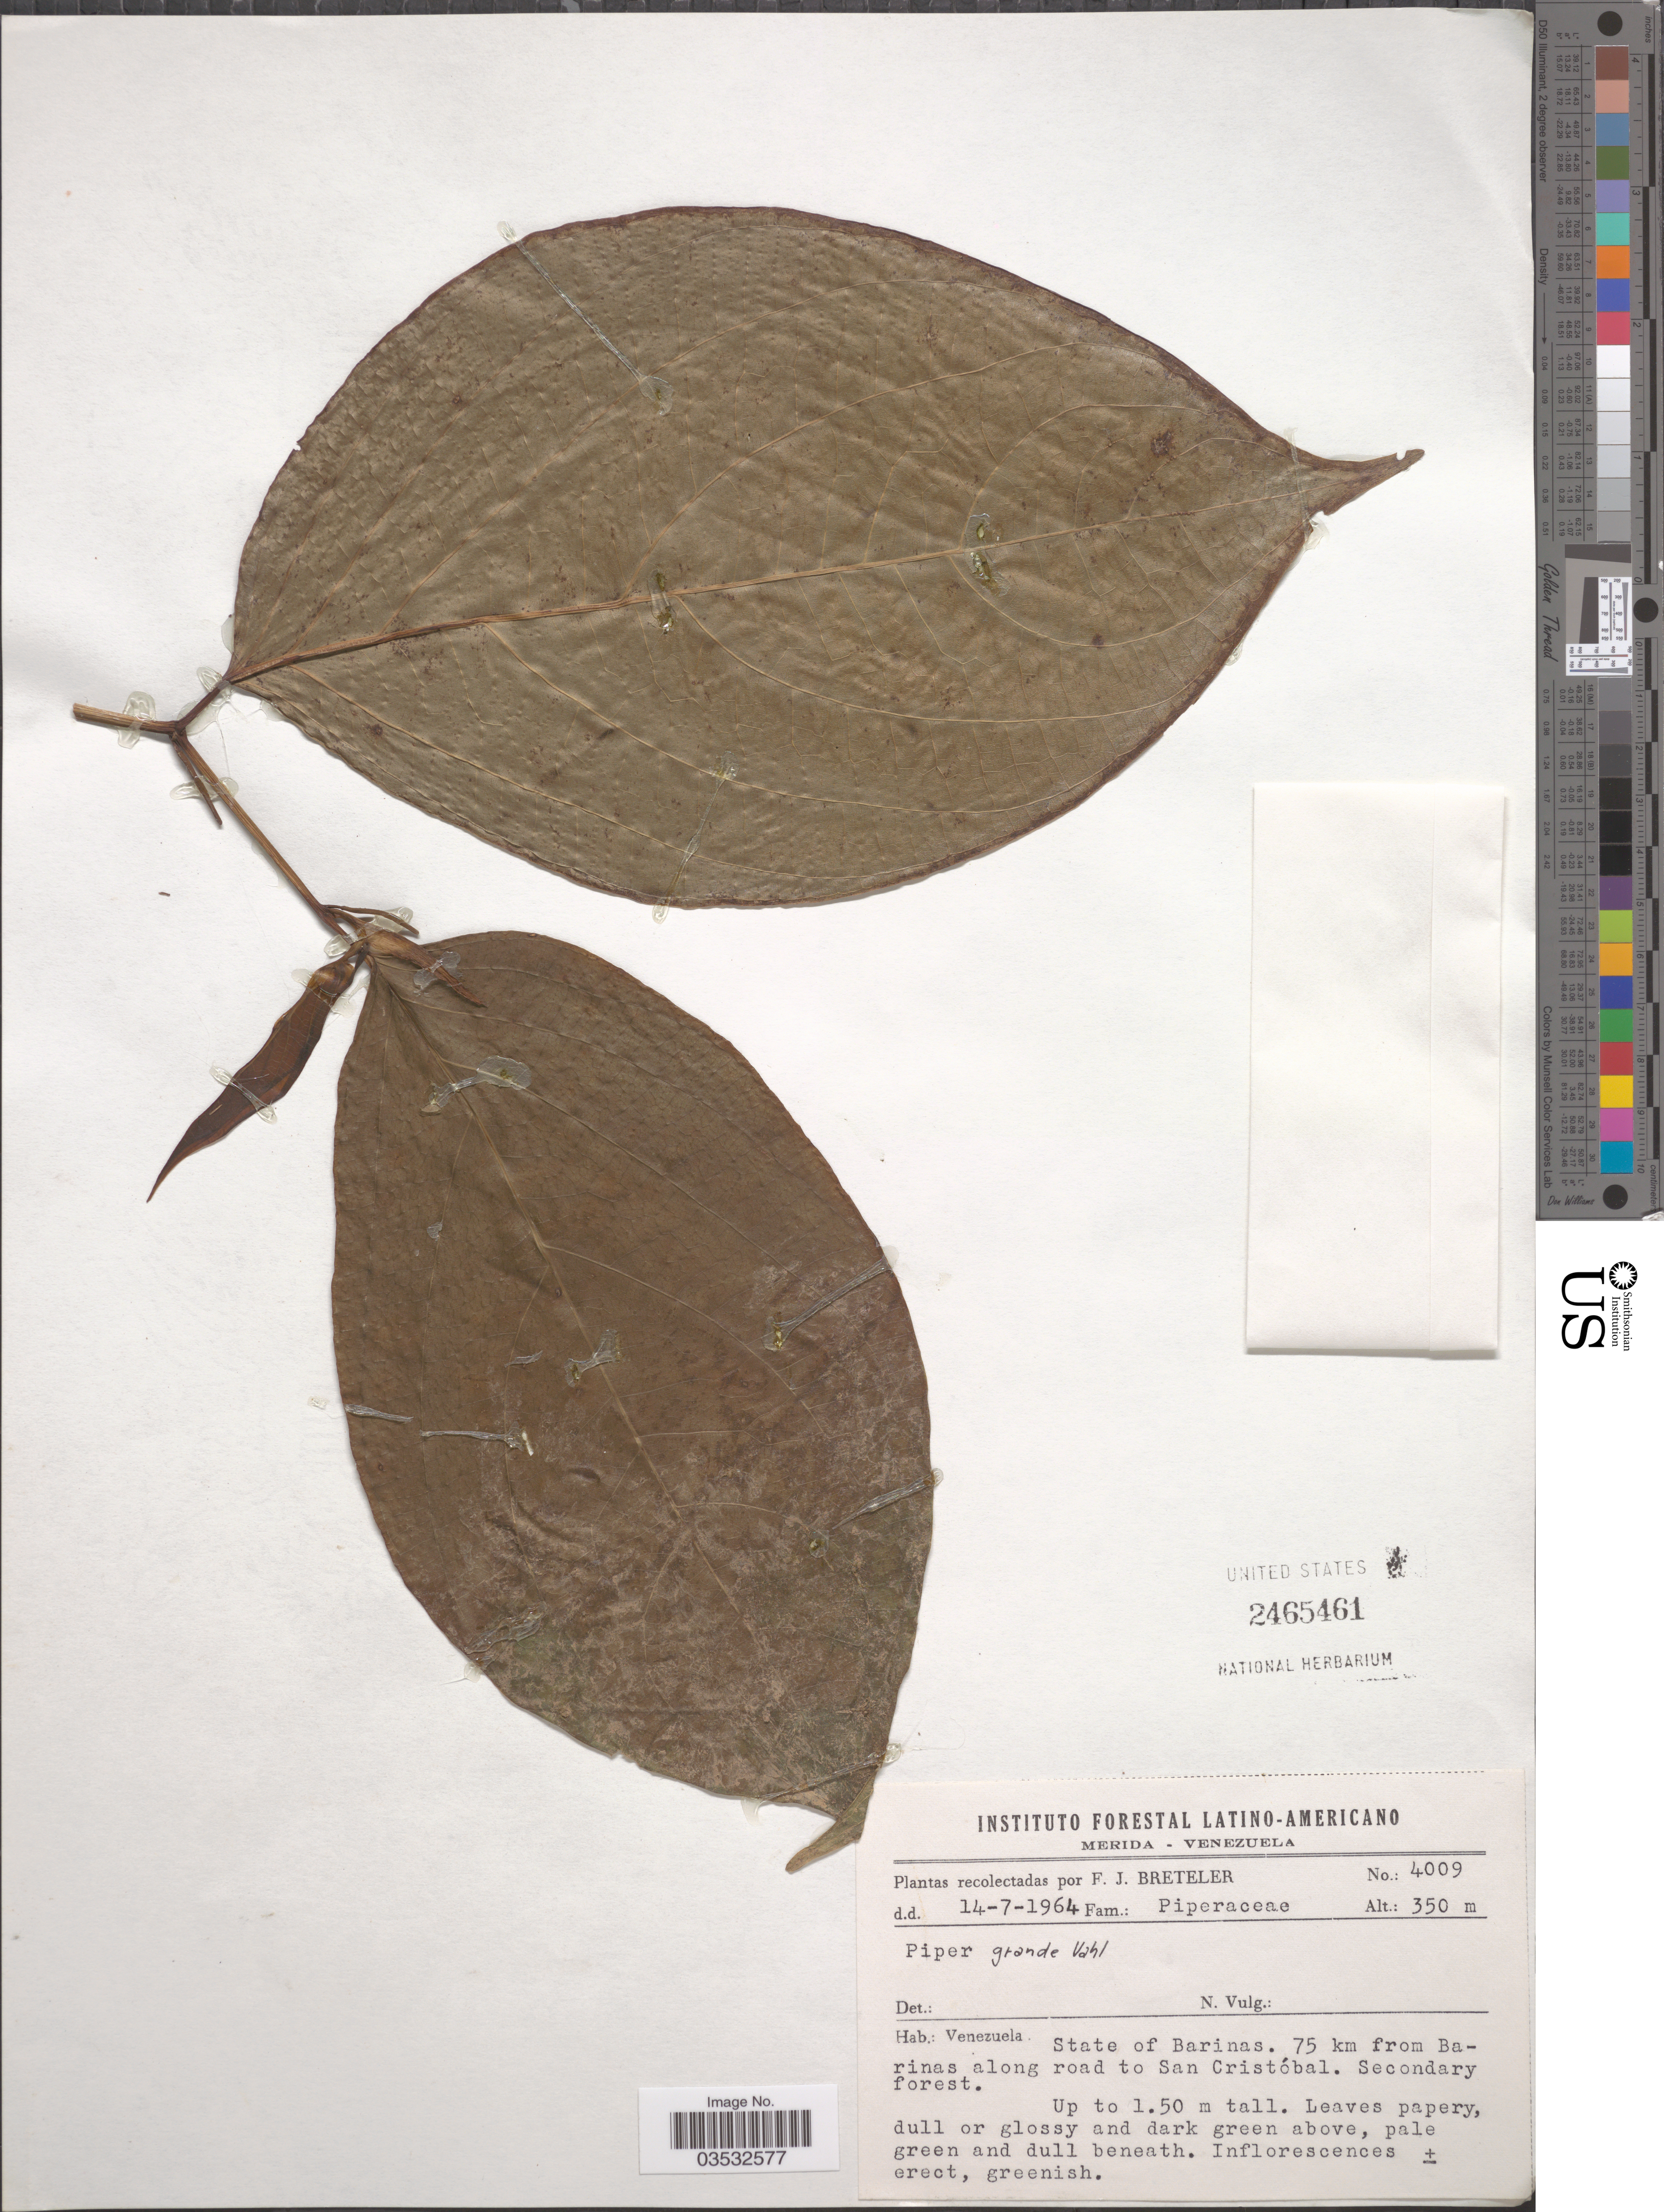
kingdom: Plantae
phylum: Tracheophyta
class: Magnoliopsida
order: Piperales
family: Piperaceae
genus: Piper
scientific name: Piper grande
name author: Vahl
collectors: F. J. Breteler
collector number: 4009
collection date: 1964-07-14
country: Venezuela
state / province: Barinas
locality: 75 km from Barinas along road to San Cristóbal.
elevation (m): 350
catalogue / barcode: US 2465461